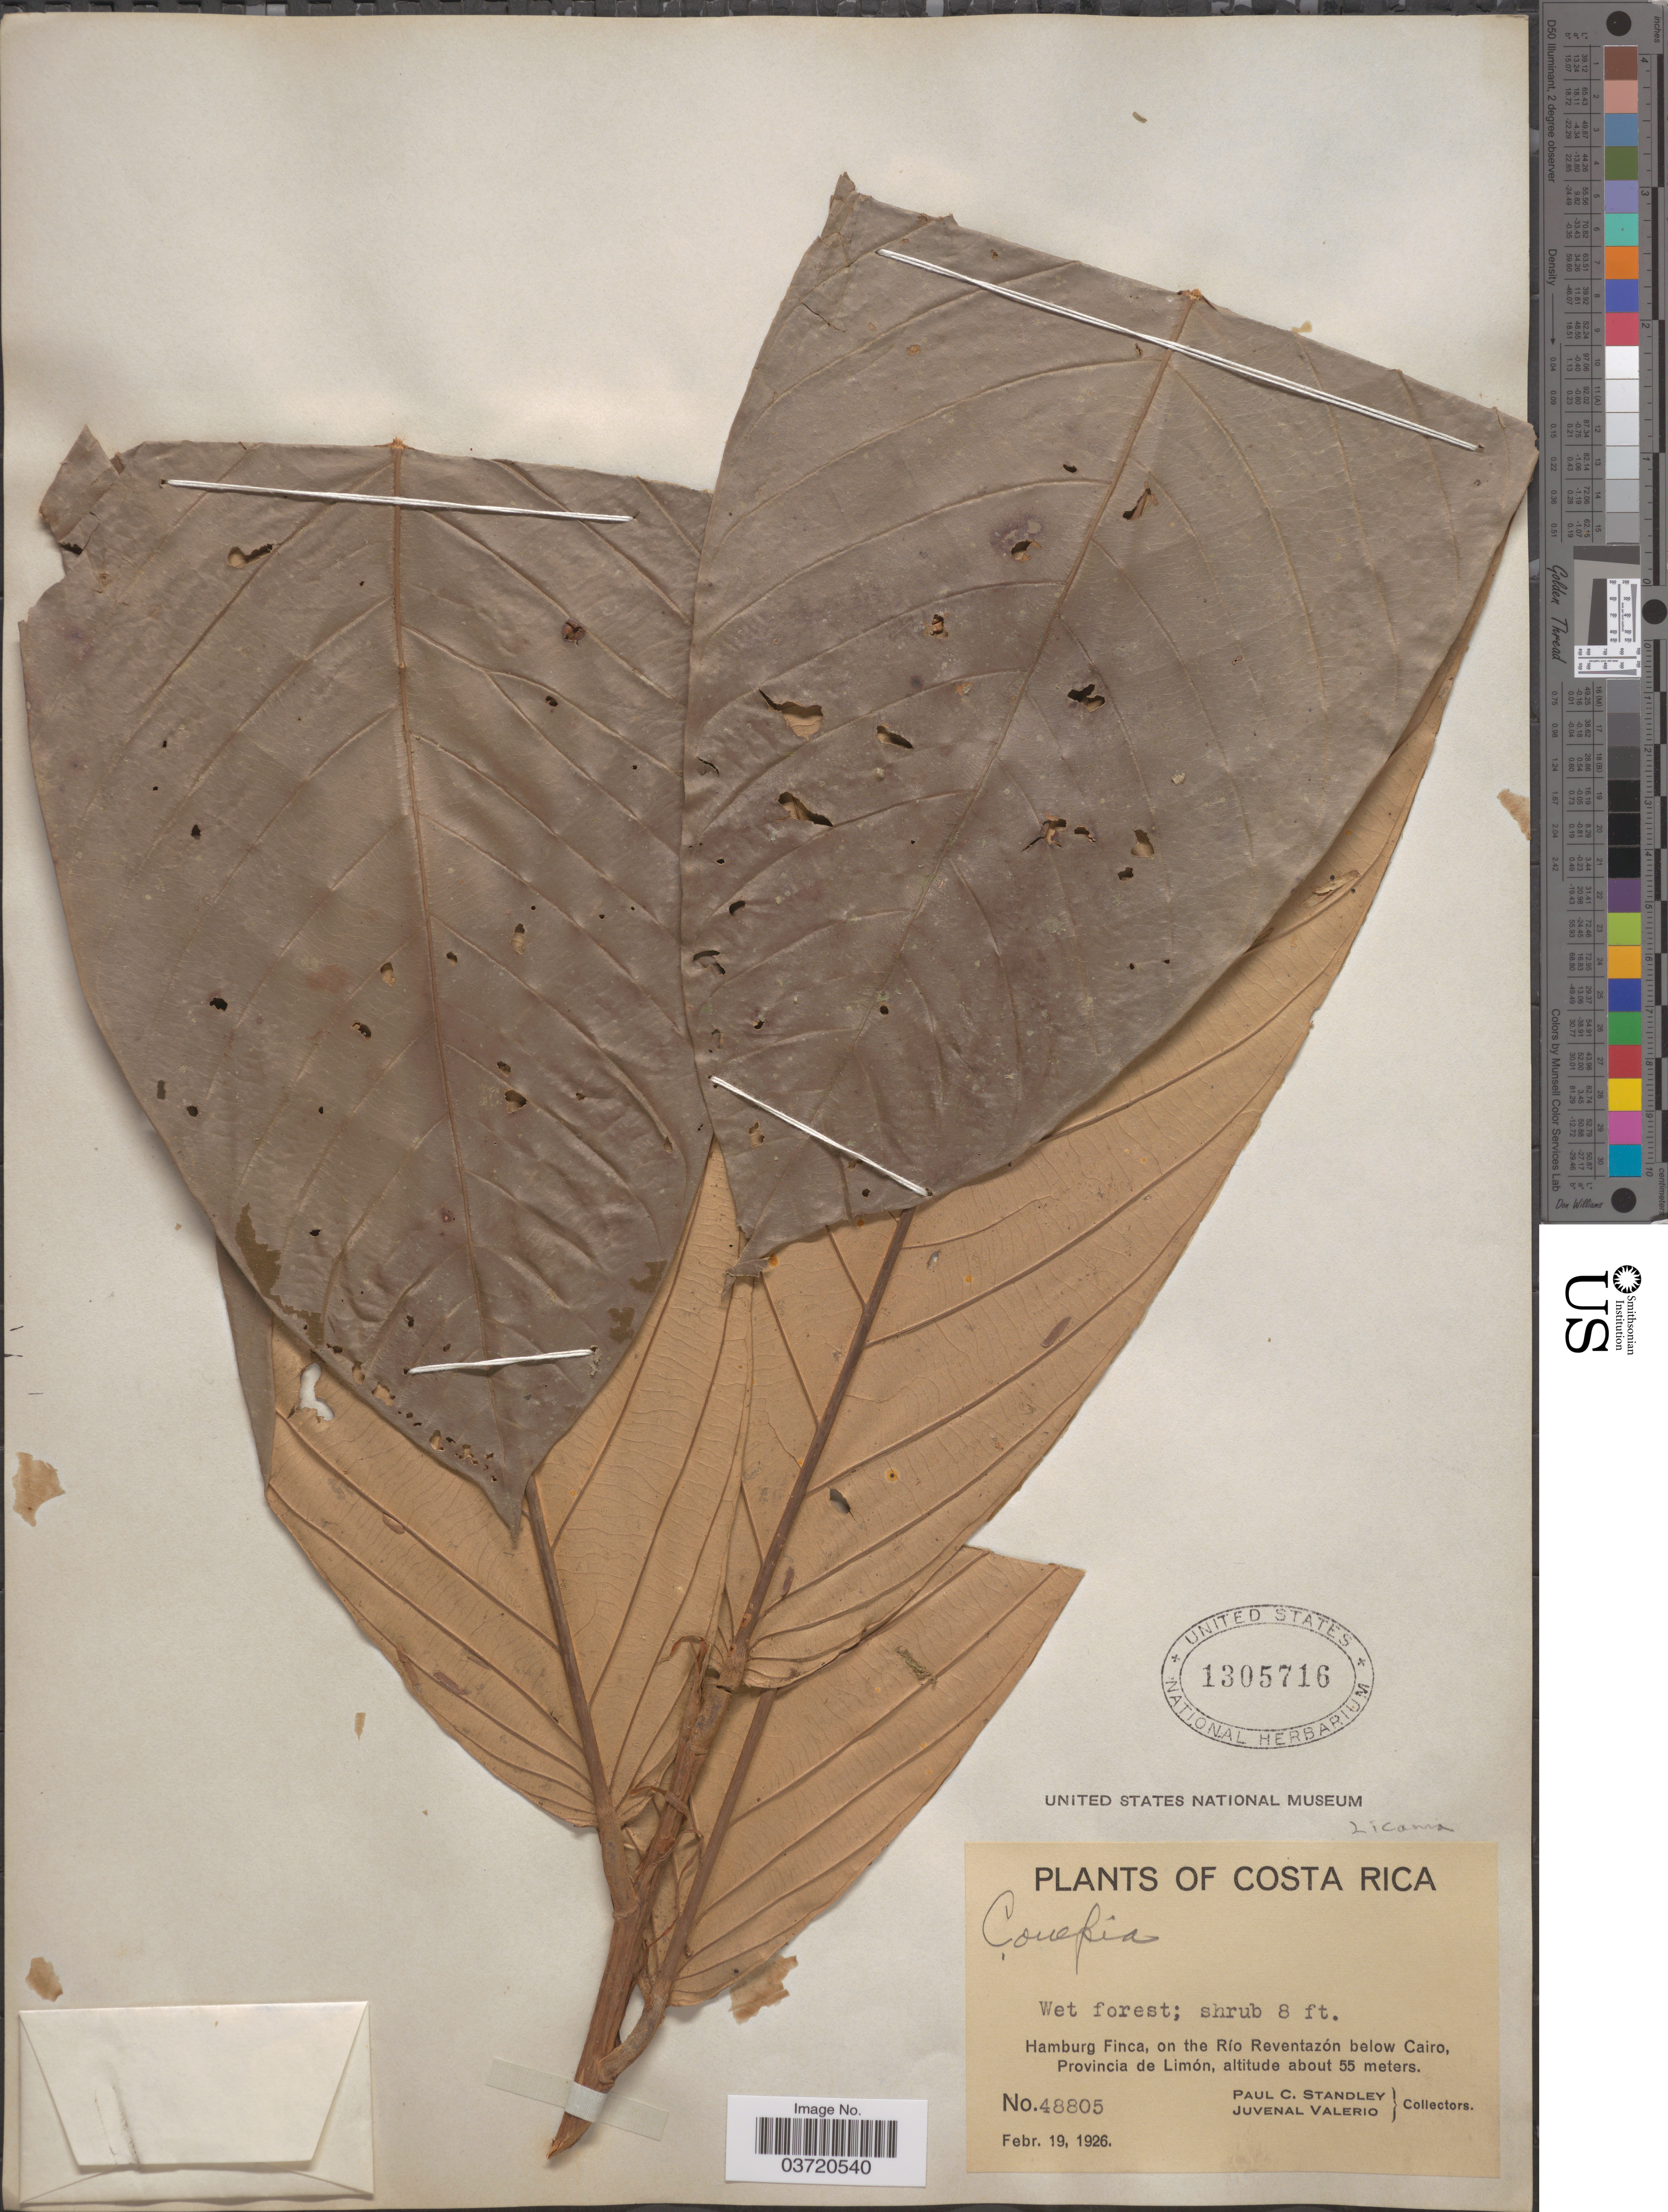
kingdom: Plantae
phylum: Tracheophyta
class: Magnoliopsida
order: Malpighiales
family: Chrysobalanaceae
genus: Licania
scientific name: Licania sp.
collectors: P. C. Standley & J. Valerio R.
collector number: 48805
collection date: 1926-02-19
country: Costa Rica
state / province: Limón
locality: Hamburg Finca, on the Río Reventazón below Cairo.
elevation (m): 55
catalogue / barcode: US 1305716